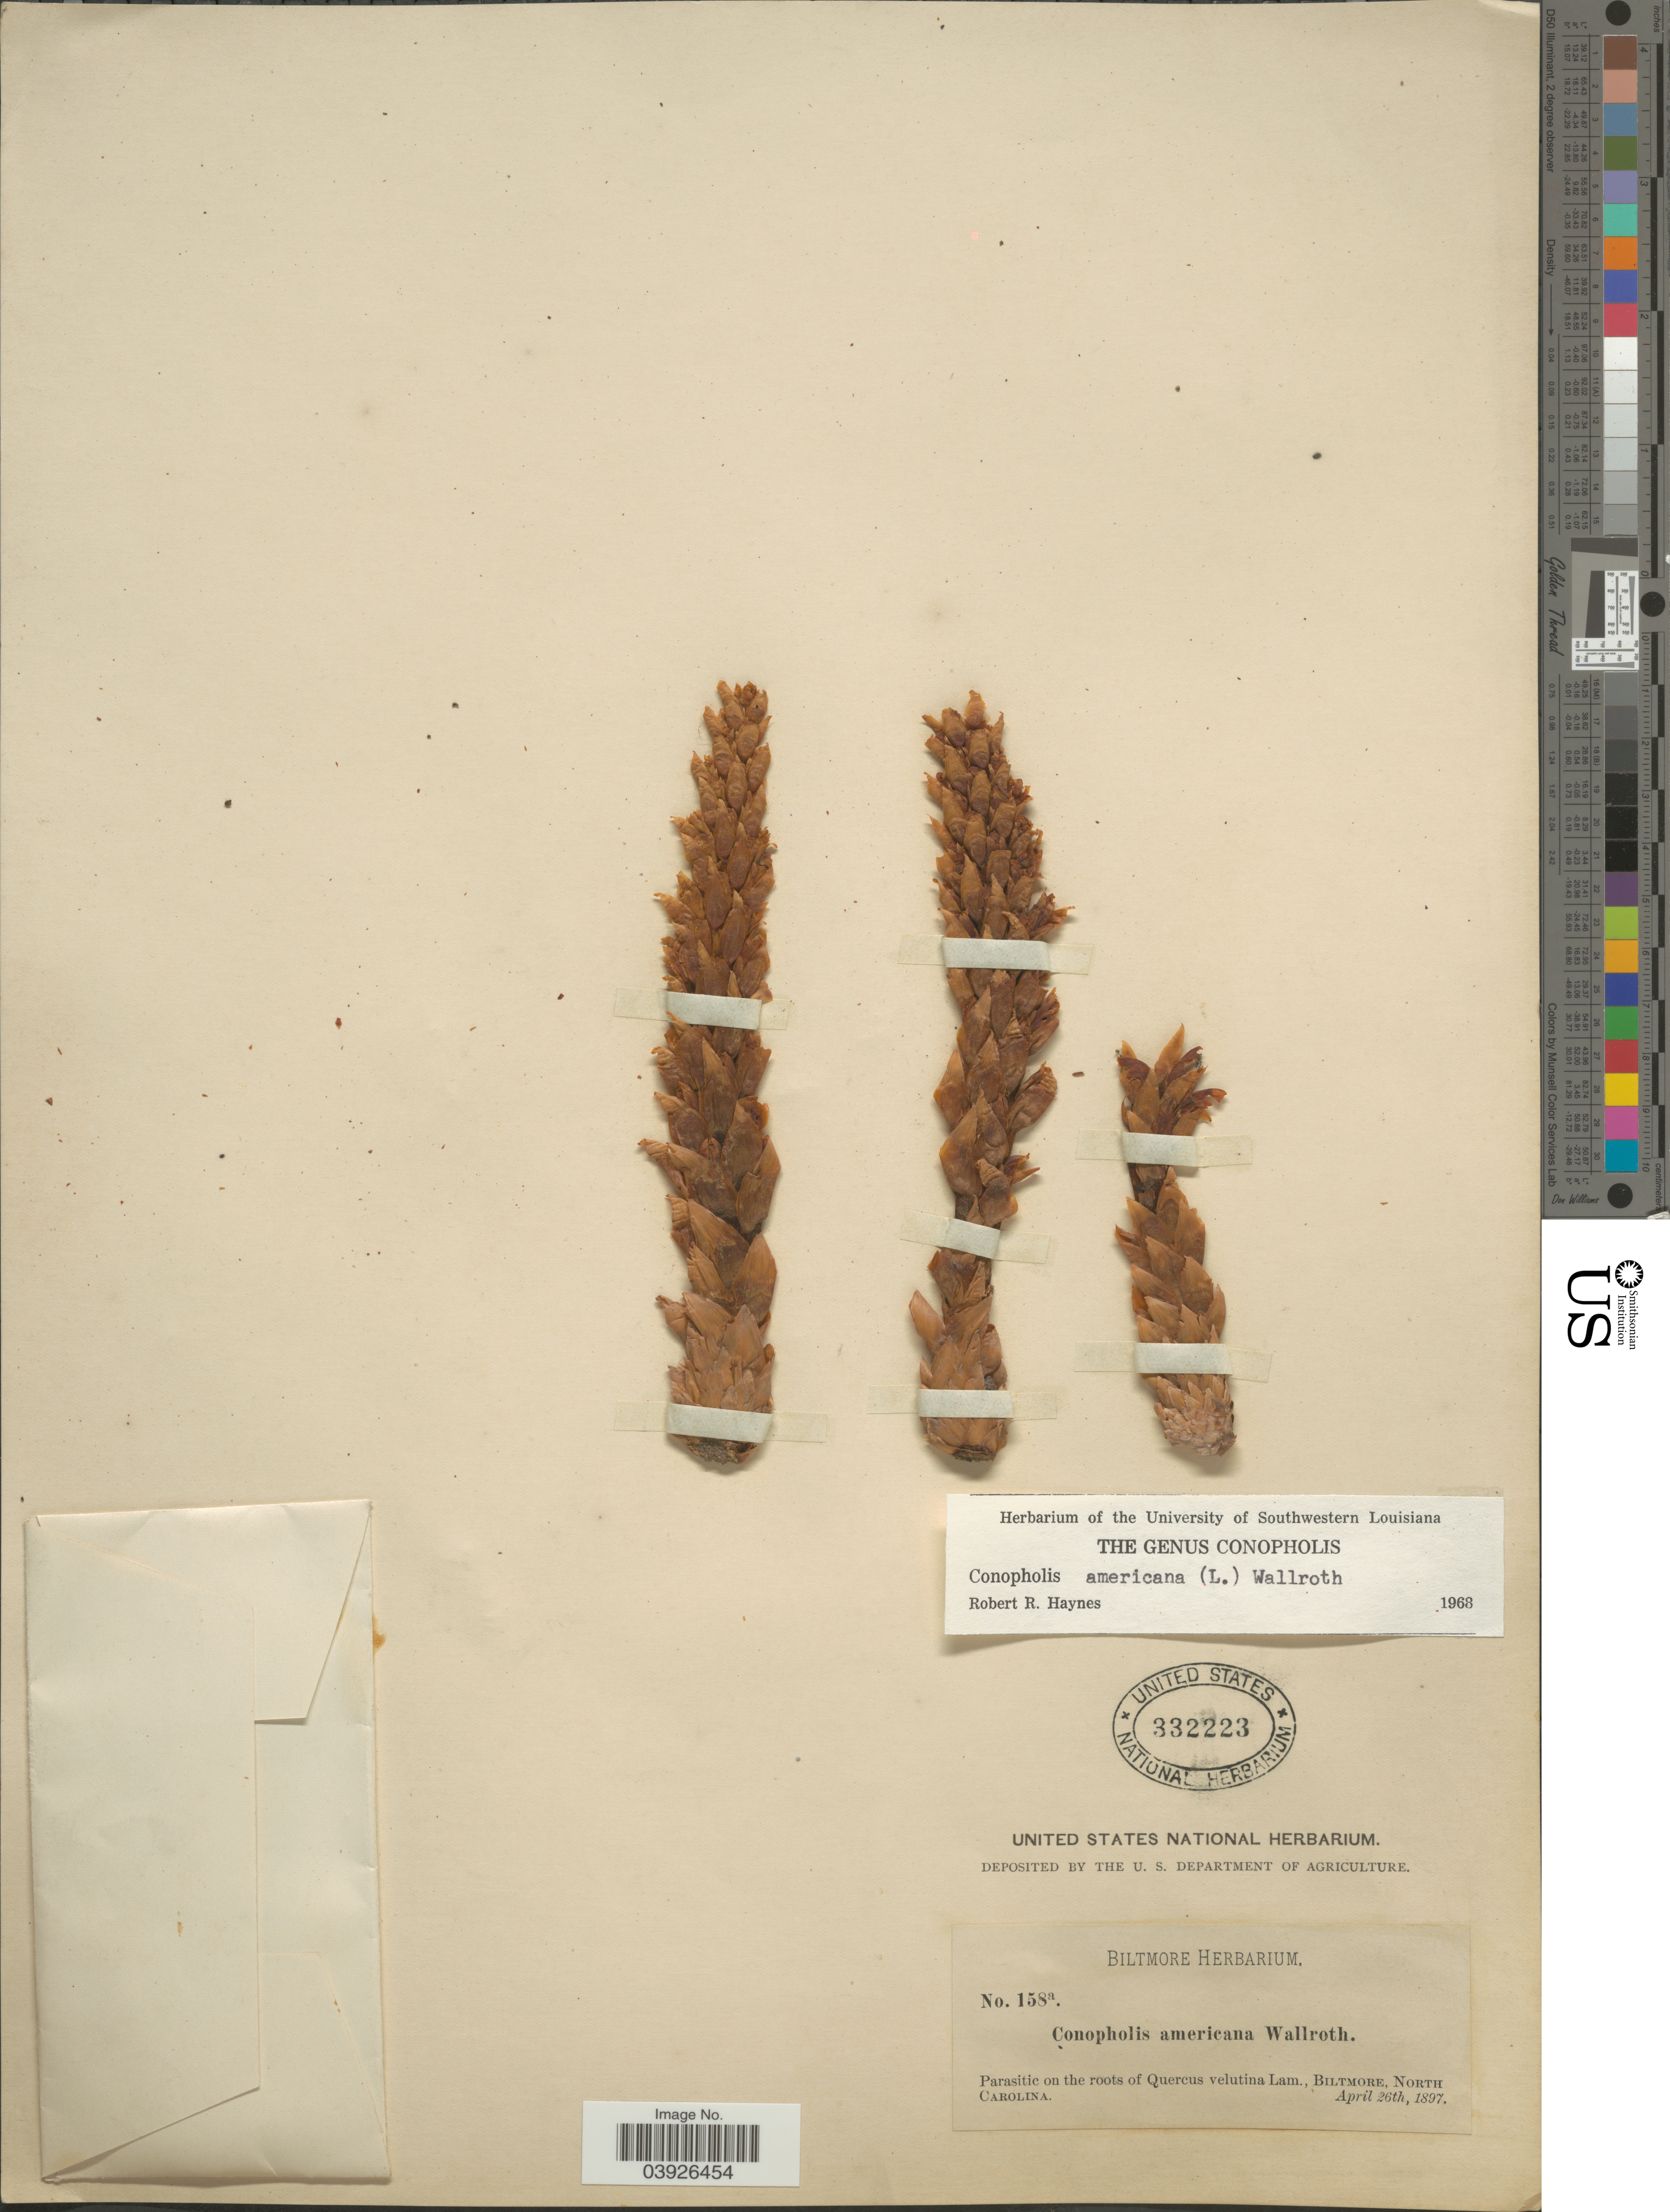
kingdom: Plantae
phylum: Tracheophyta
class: Magnoliopsida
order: Lamiales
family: Orobanchaceae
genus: Conopholis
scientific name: Conopholis americana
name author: (L. f.) Wallr.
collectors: ex herb. Biltmore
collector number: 158a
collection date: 1897-04-26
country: United States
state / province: North Carolina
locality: Biltmore.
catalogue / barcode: US 332223